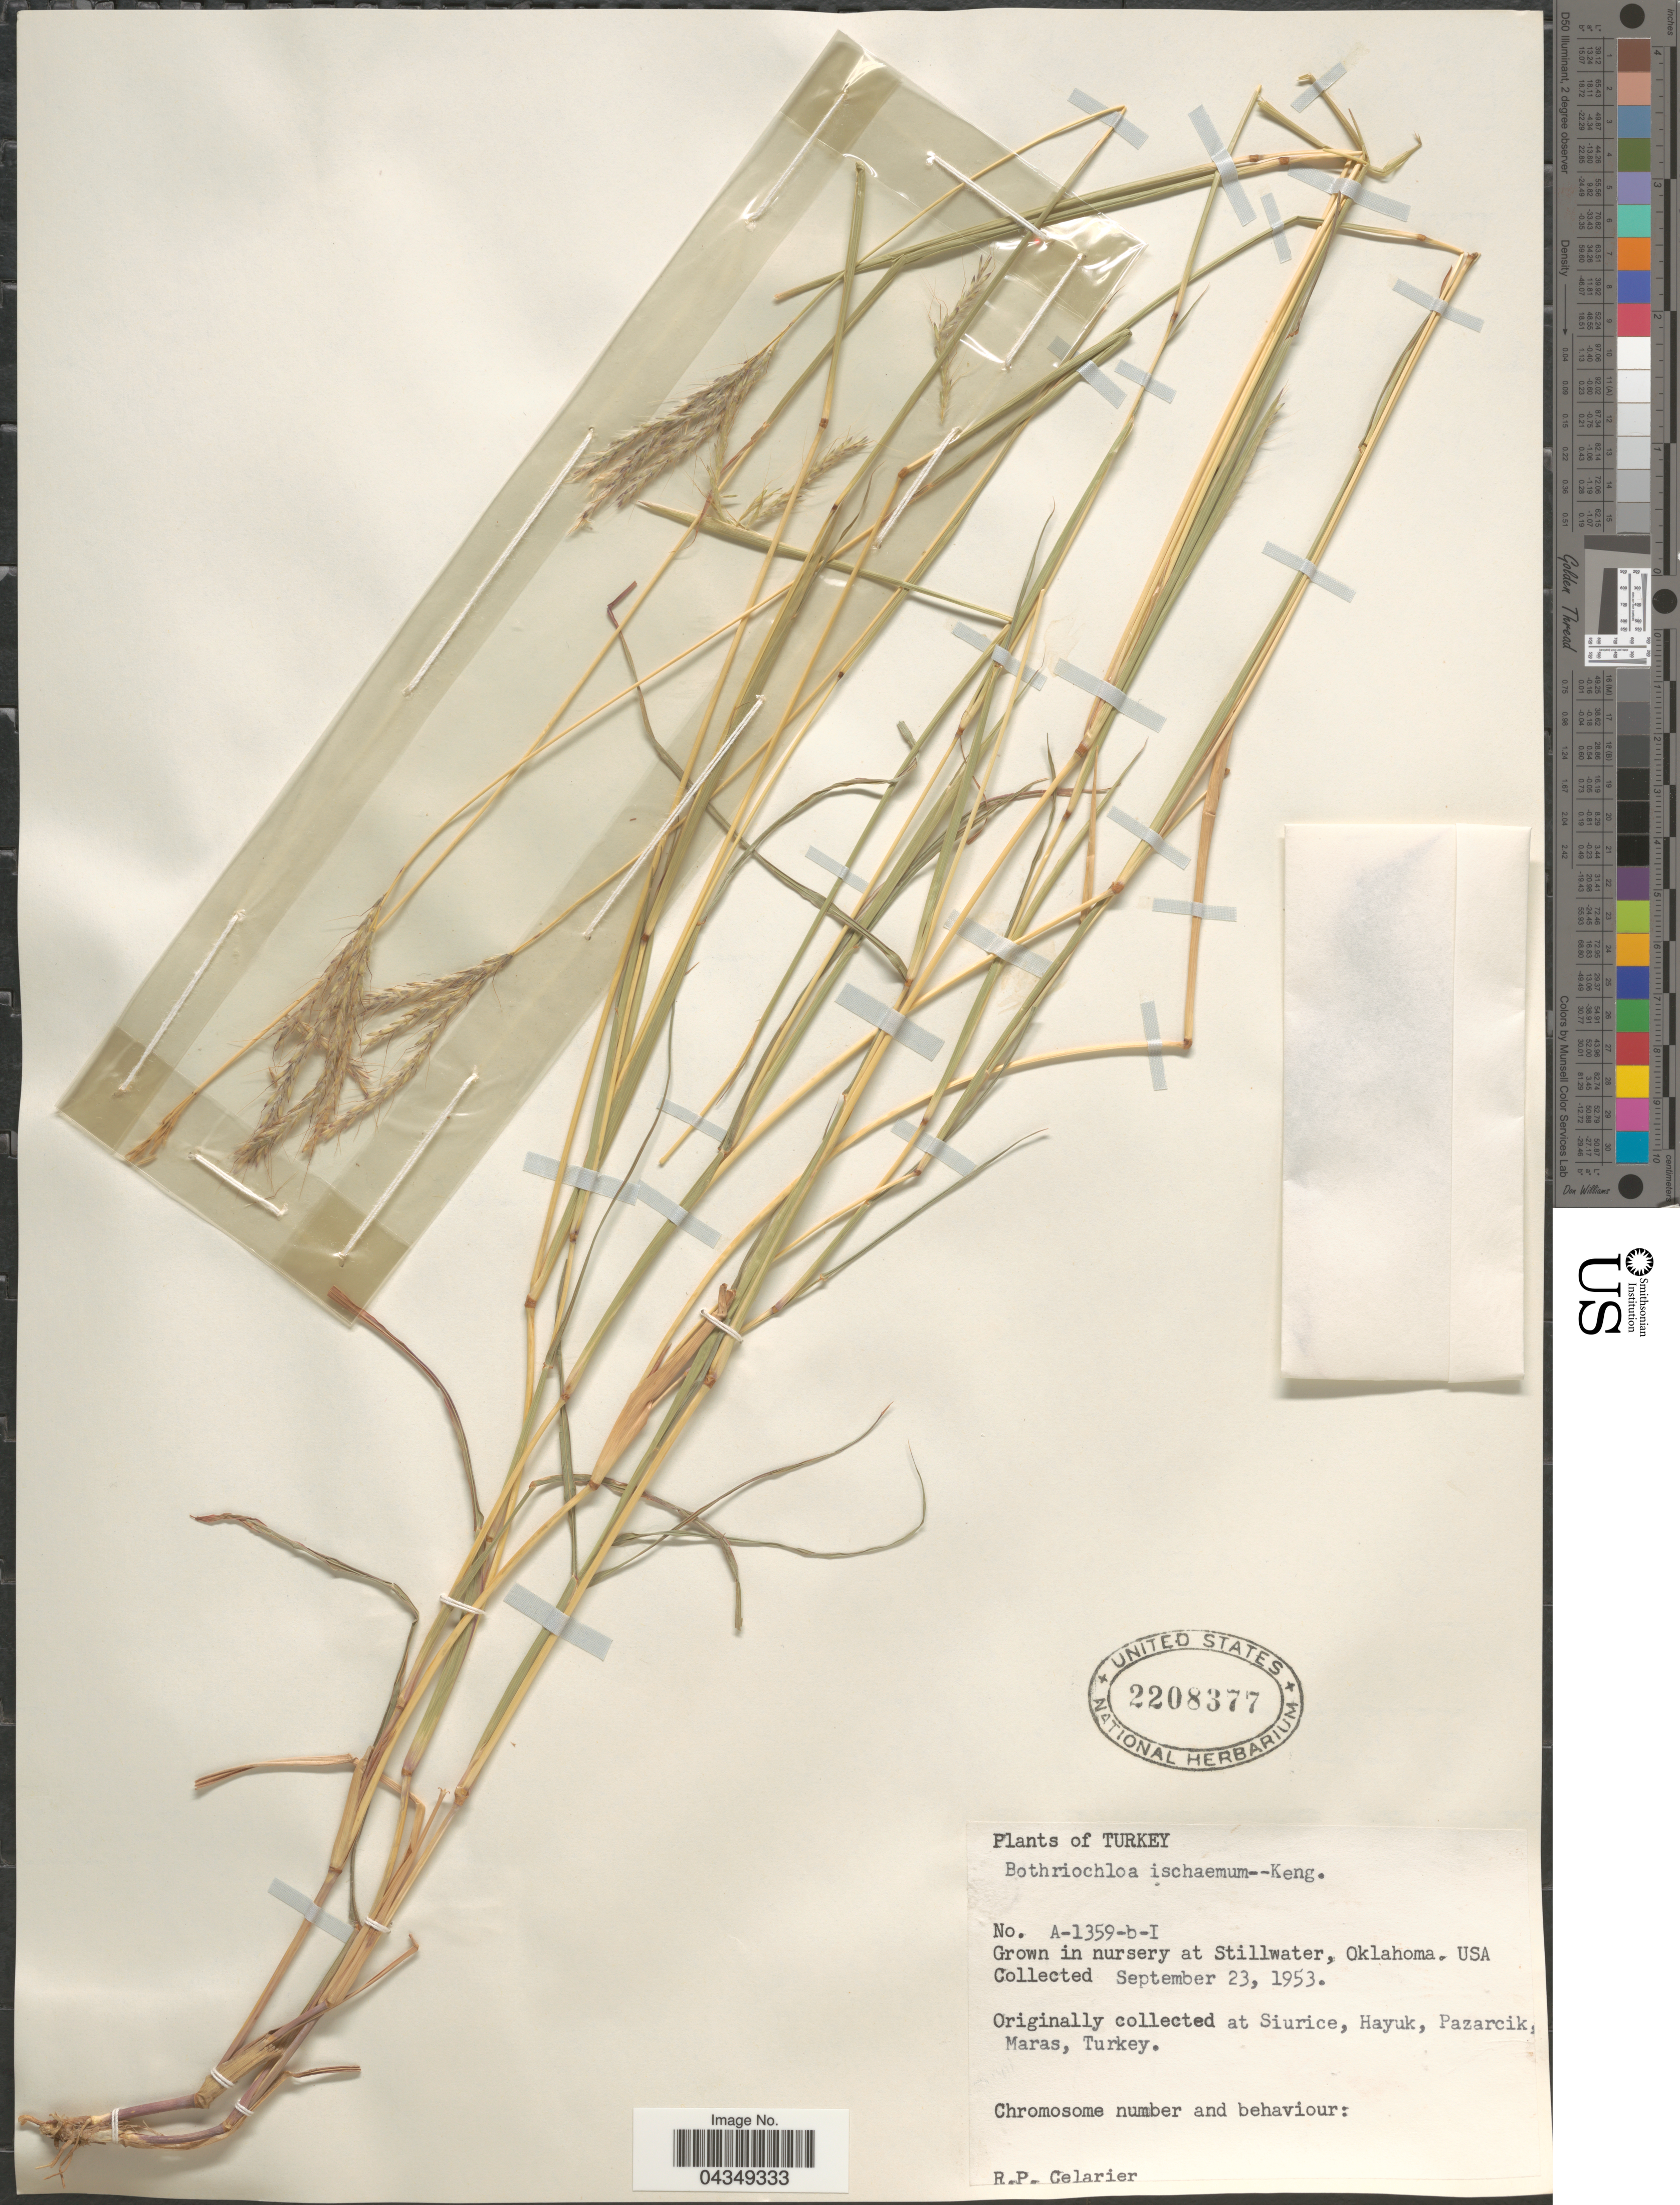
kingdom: Plantae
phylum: Tracheophyta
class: Liliopsida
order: Poales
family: Poaceae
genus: Bothriochloa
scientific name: Bothriochloa ischaemum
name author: (L.) Keng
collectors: R. Celarier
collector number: A-1359-b-I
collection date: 1953-09-23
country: United States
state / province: Oklahoma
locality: Grown in nursery at Stillwater.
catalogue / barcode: US 2208377